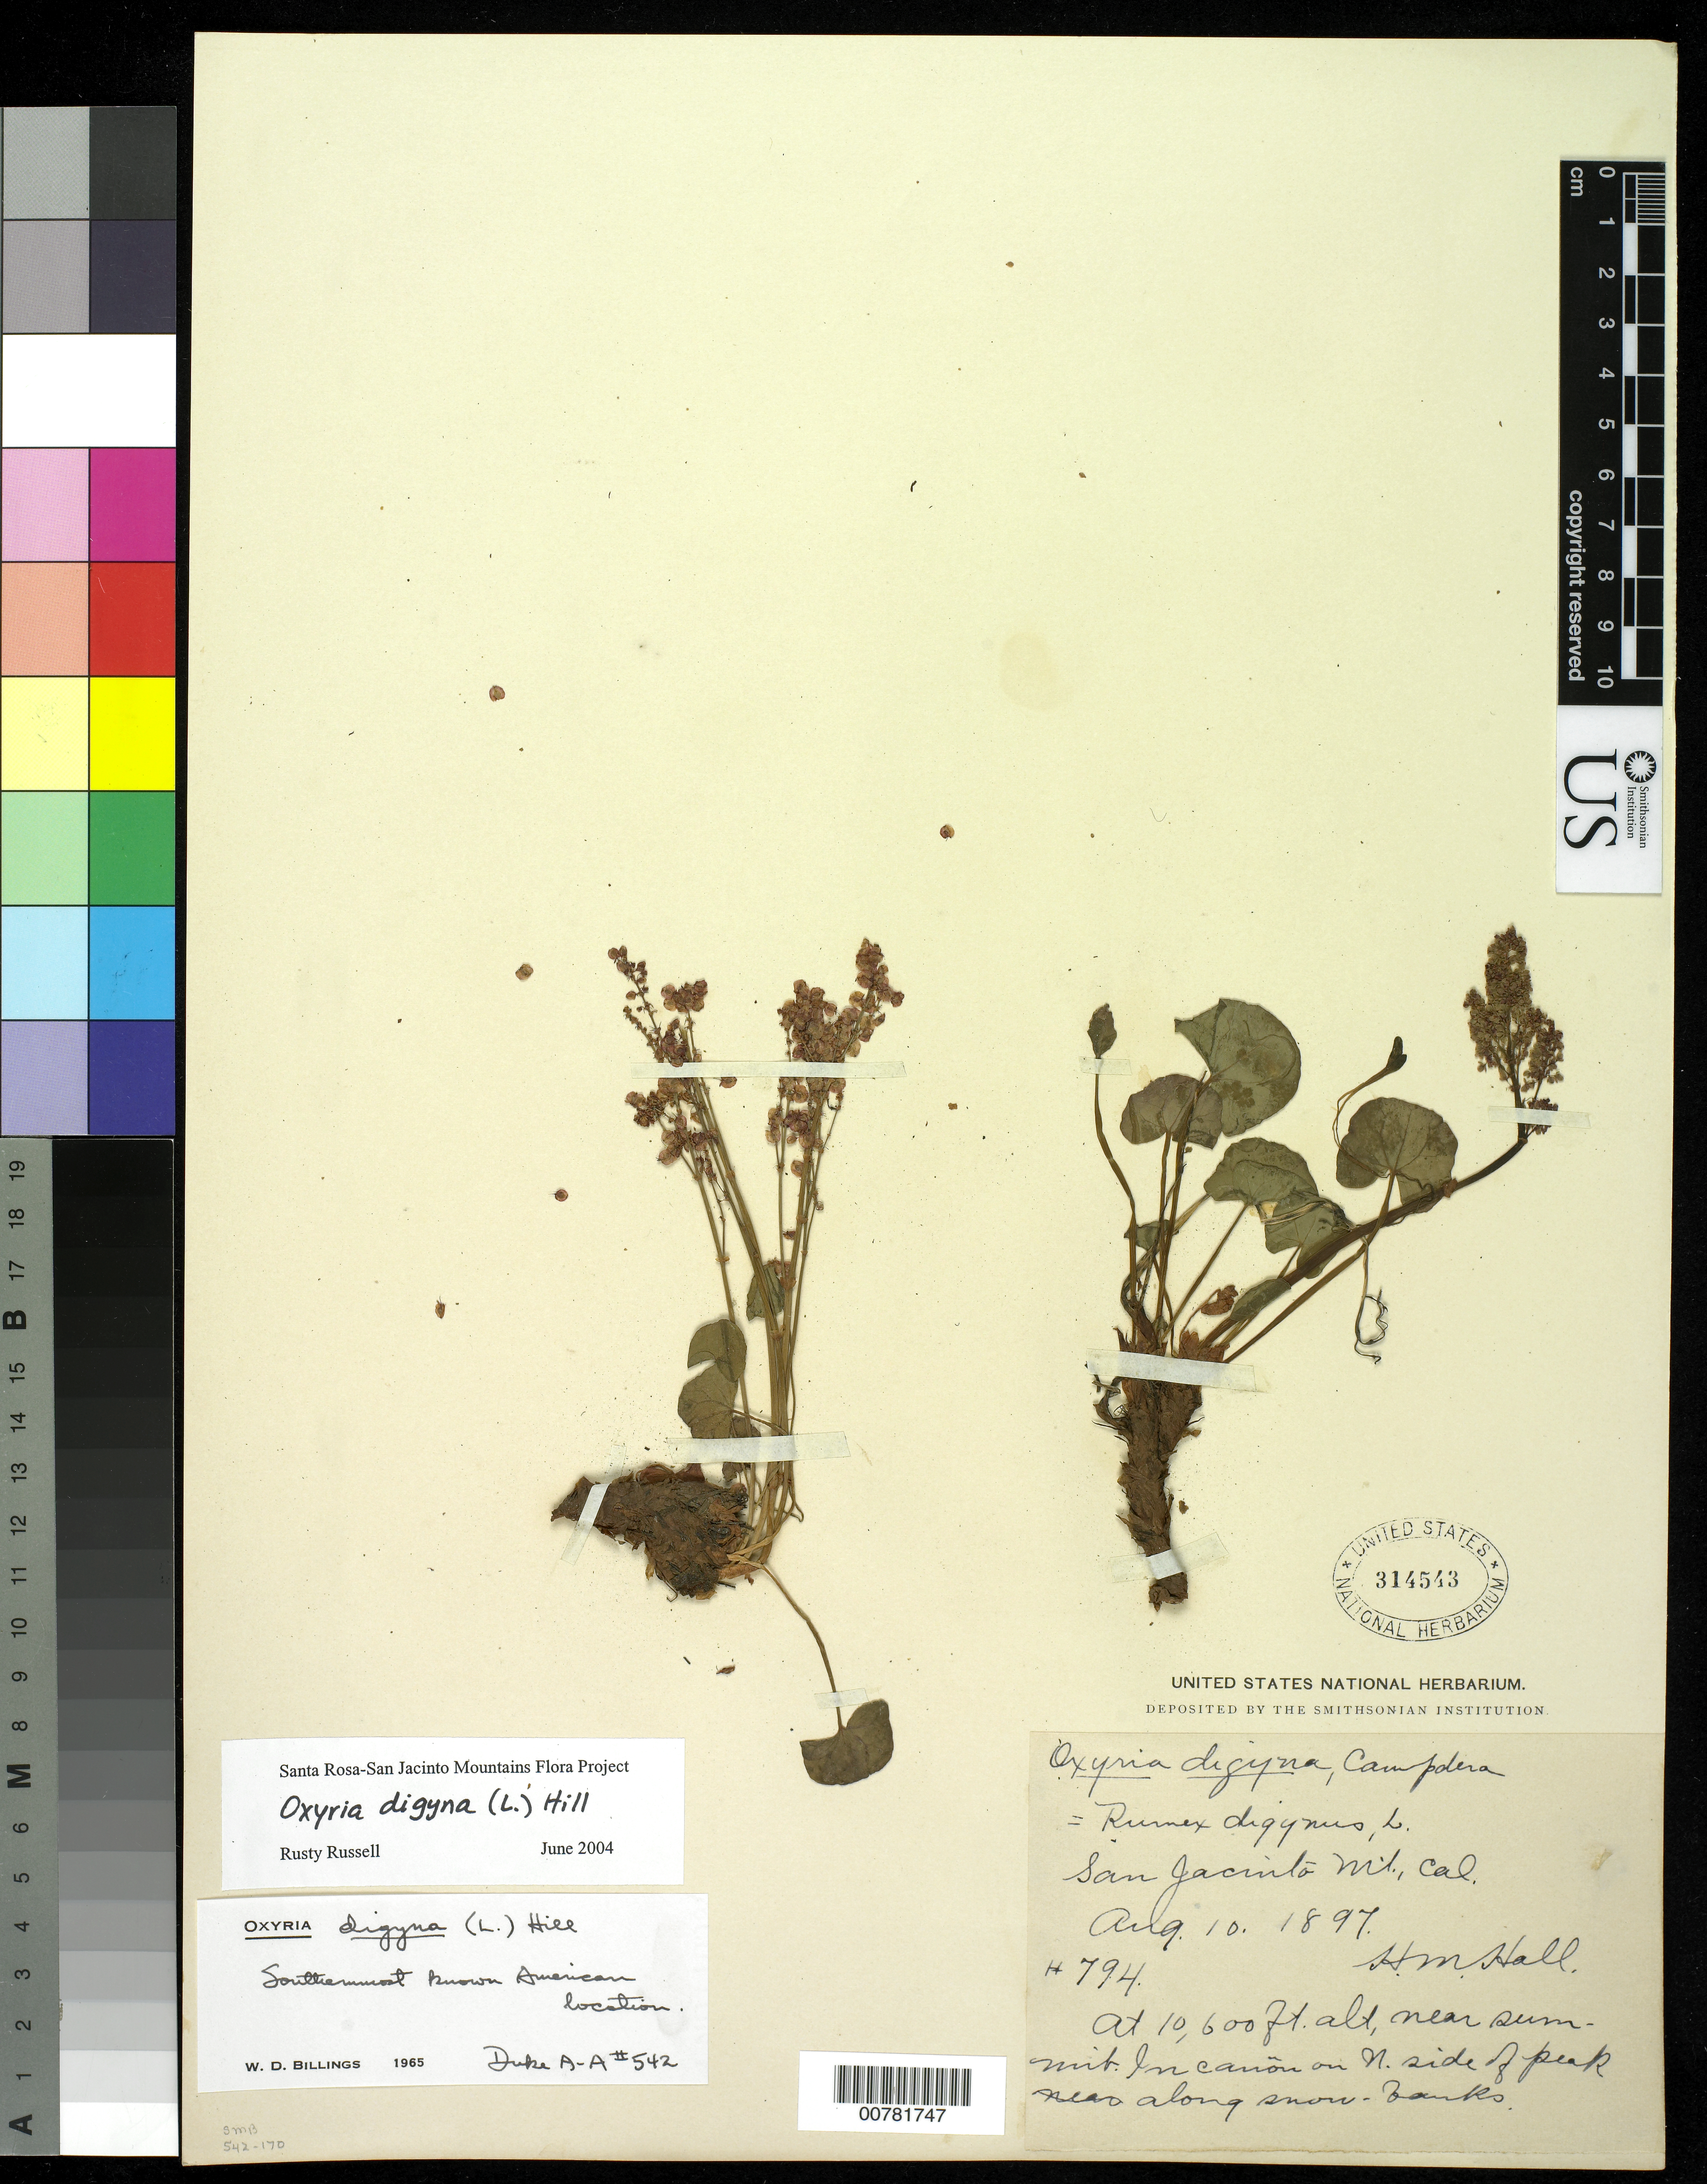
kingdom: Plantae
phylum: Tracheophyta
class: Magnoliopsida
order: Caryophyllales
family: Polygonaceae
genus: Oxyria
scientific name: Oxyria digyna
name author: (L.) Hill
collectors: H. M. Hall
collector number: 4794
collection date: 1897-08-10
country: United States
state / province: California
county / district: Riverside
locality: San Jacinto Mt. Near summit In Cañon on N. side of peak along snow banks.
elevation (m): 3231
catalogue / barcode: US 314543